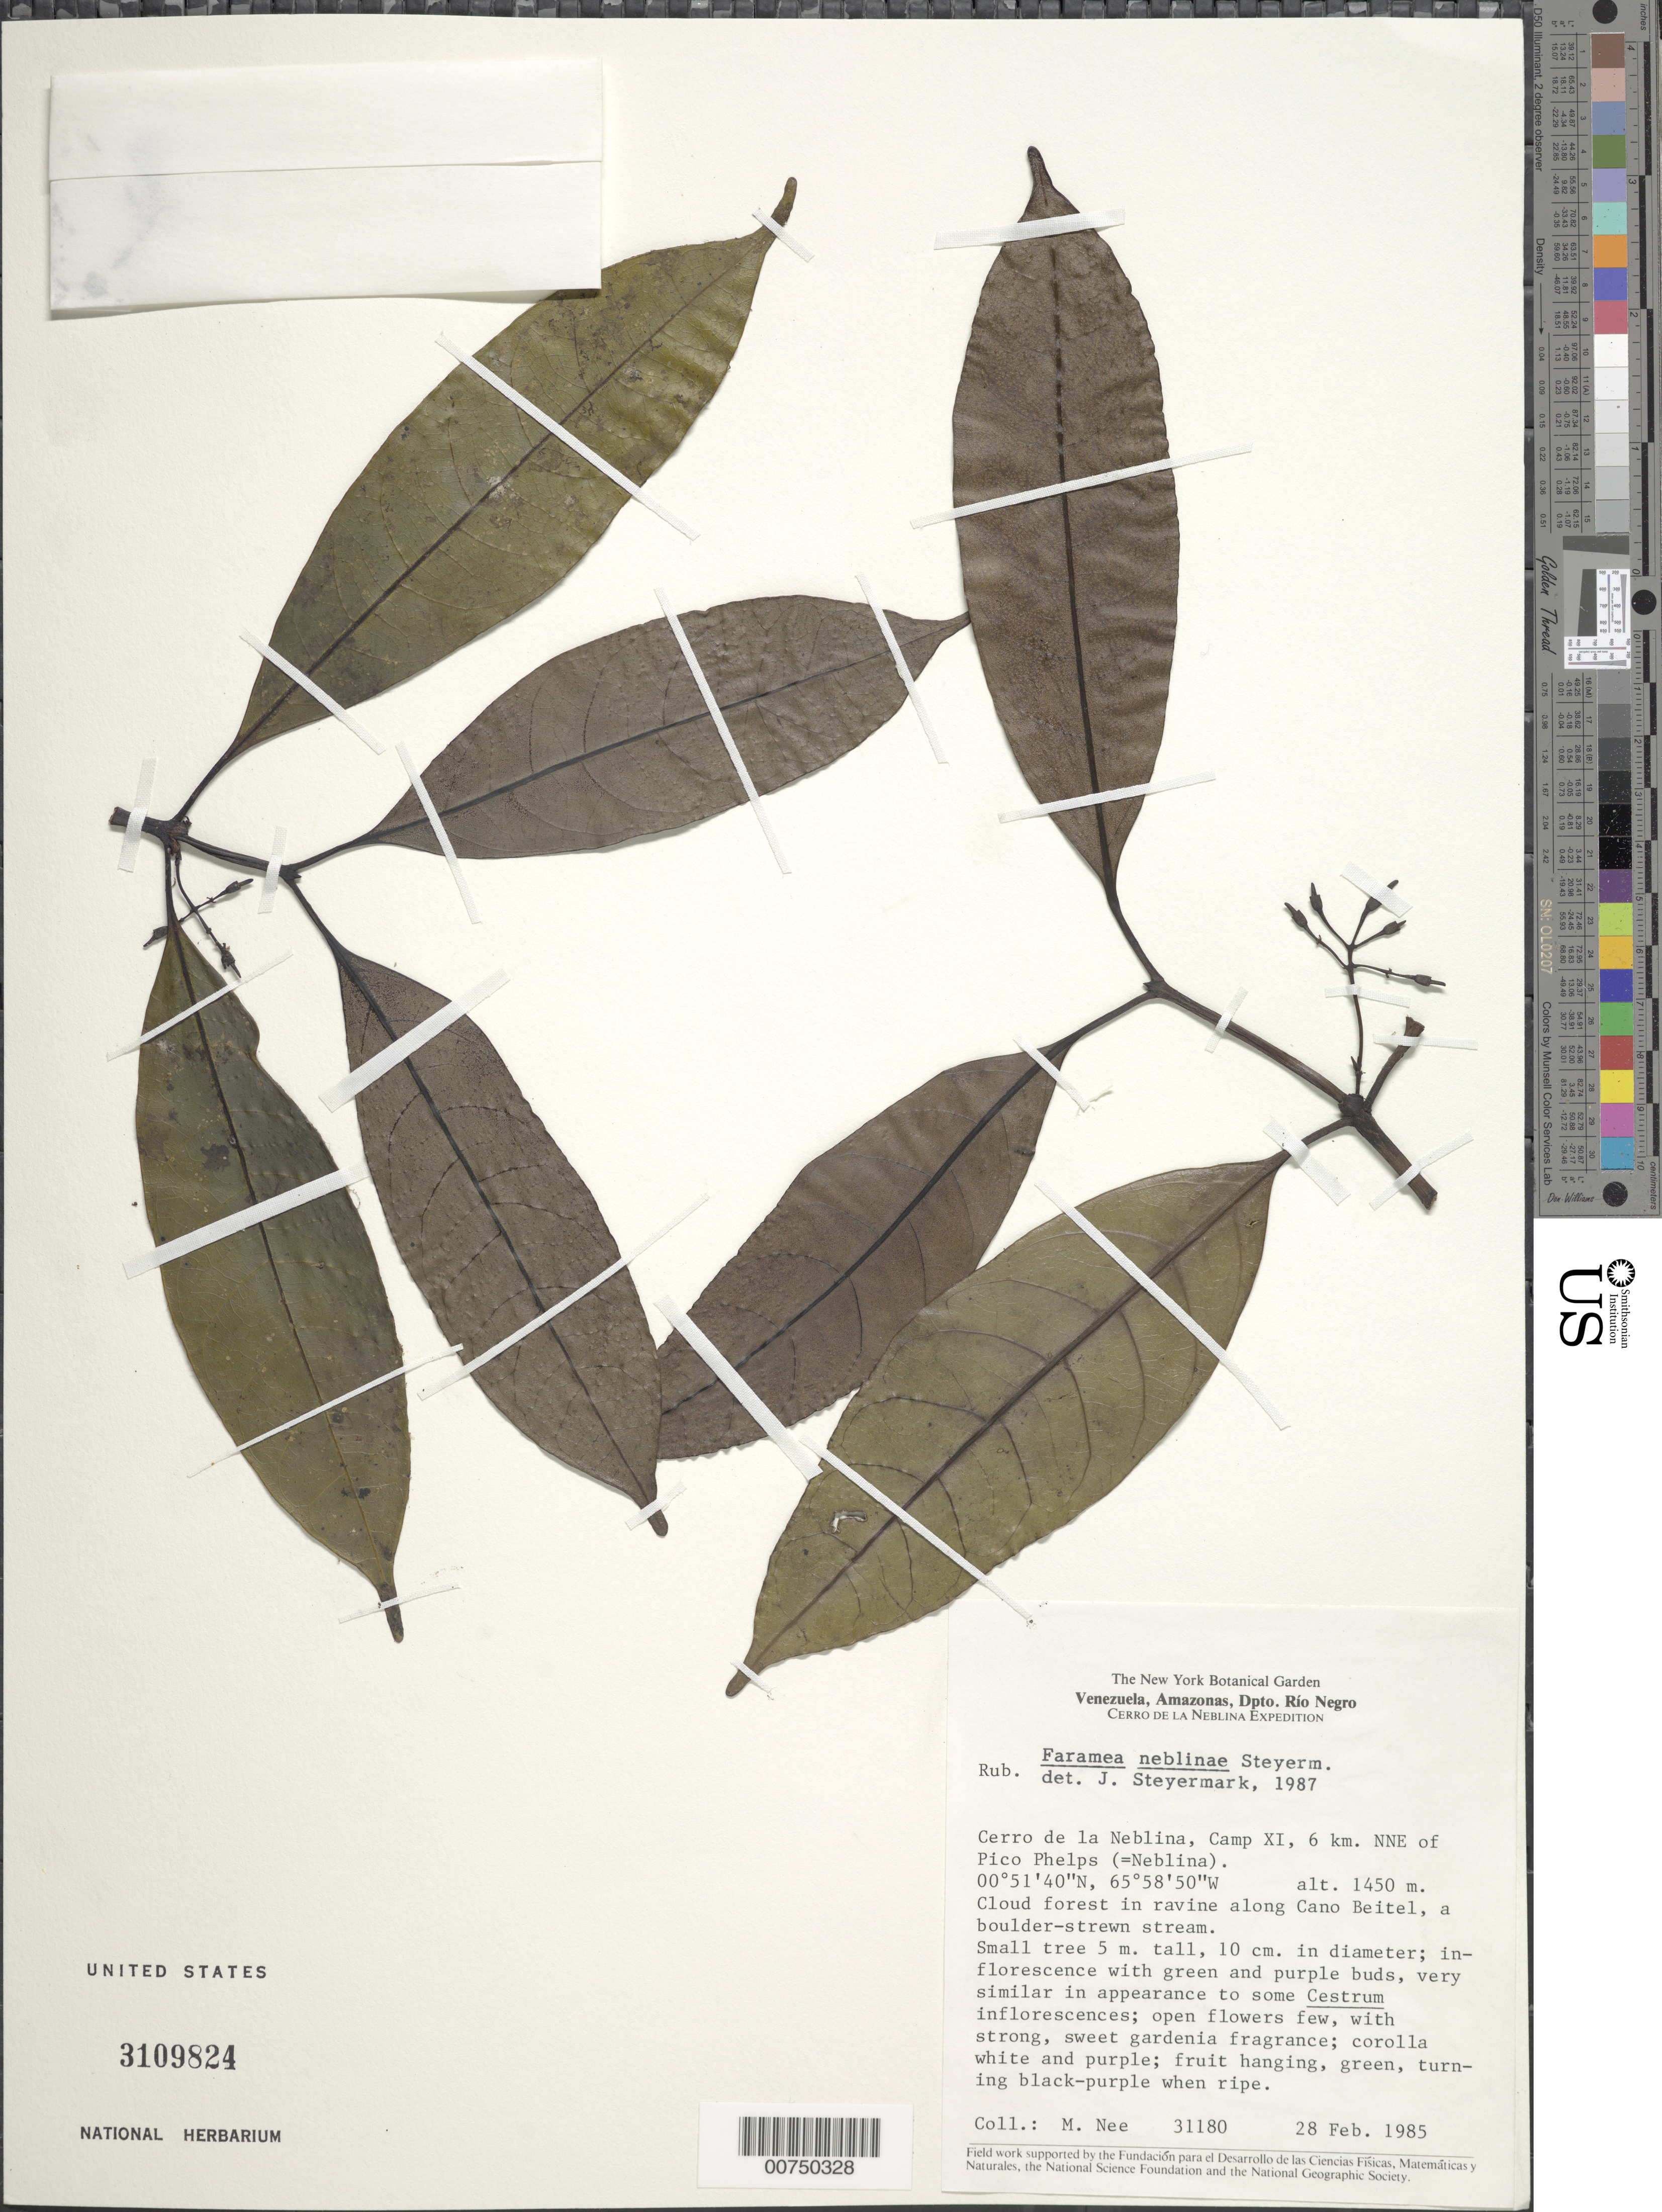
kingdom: Plantae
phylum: Tracheophyta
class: Magnoliopsida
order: Gentianales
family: Rubiaceae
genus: Faramea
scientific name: Faramea neblinae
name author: Steyerm.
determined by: Steyermark, Julian A., (VEN)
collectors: M. Nee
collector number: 31185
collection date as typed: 28-Feb-85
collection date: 1985-02-28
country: Venezuela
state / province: Amazonas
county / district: Río Negro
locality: Cerro de la Neblina, Camp XI, 6 km NNE of Pico Phelps, along Caño Beitel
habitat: Cloud forest in ravine along a boulder-strewn stream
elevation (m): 1450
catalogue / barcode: US 3109824